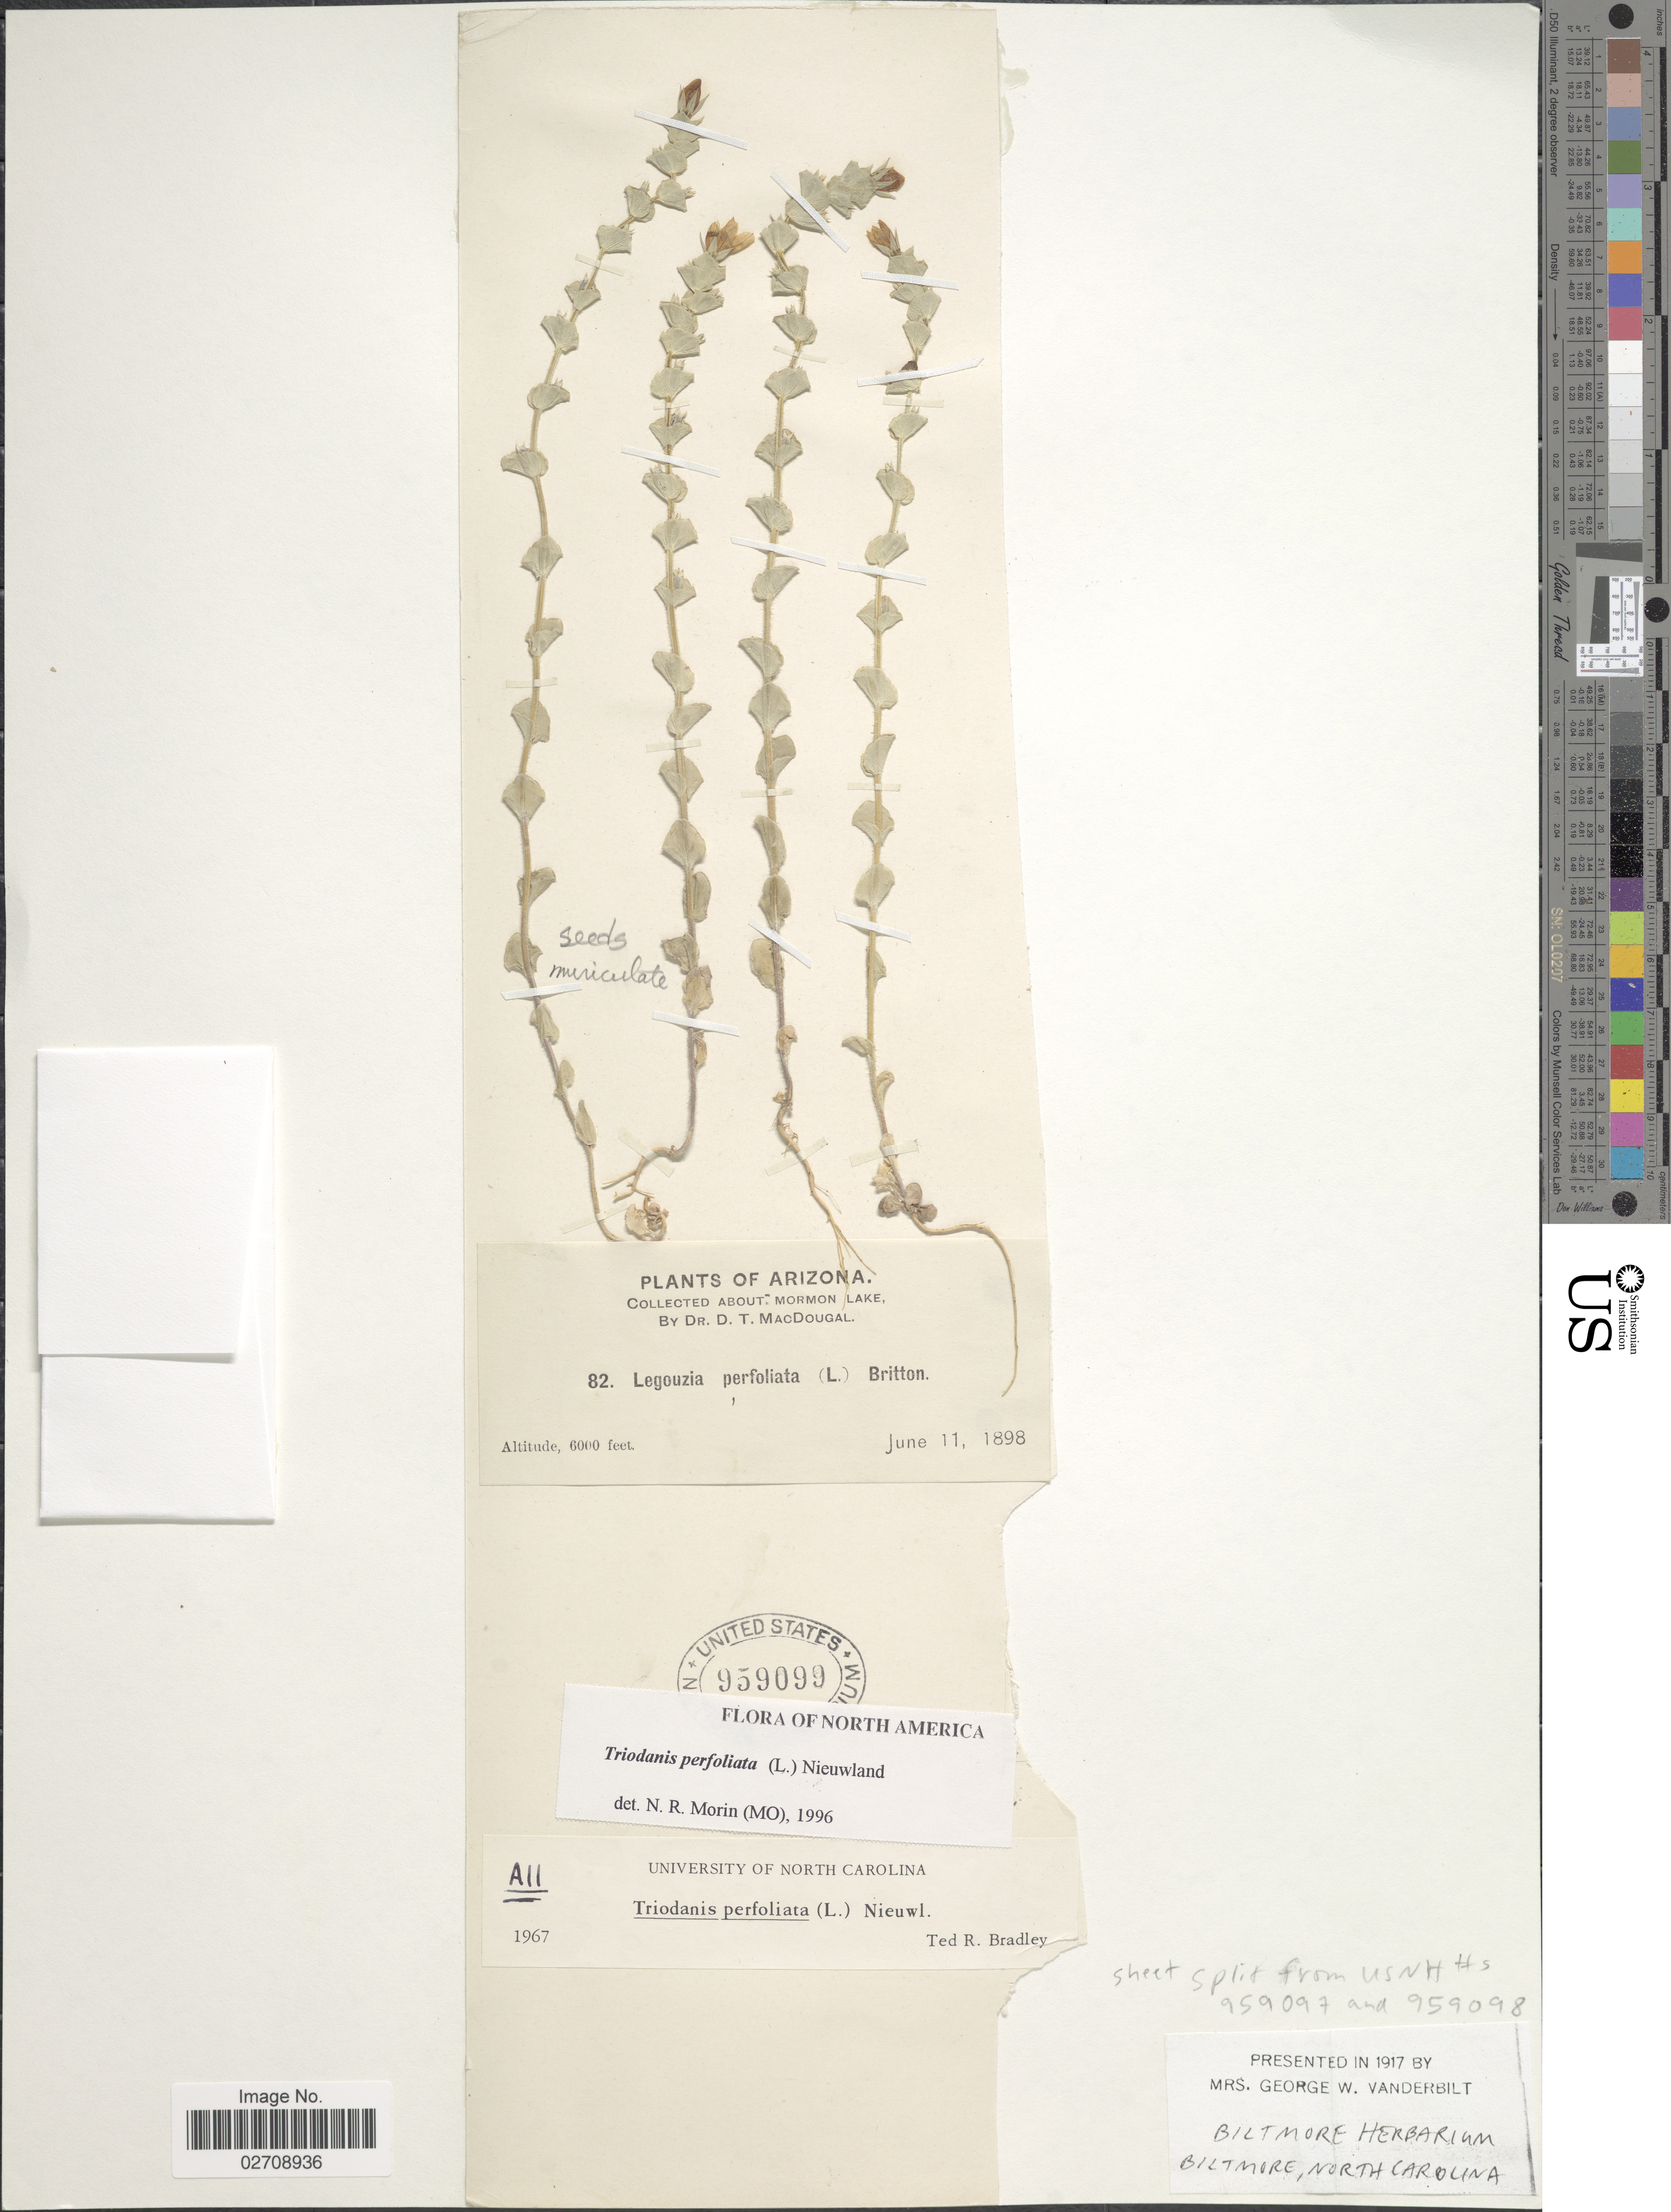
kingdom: Plantae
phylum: Tracheophyta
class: Magnoliopsida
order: Asterales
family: Campanulaceae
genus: Triodanis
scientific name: Triodanis perfoliata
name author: (L.) Nieuwl.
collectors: D. T. MacDougal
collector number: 82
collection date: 1898-06-11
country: United States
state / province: Arizona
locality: About Mormon Lake.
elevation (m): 1829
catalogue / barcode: US 959099